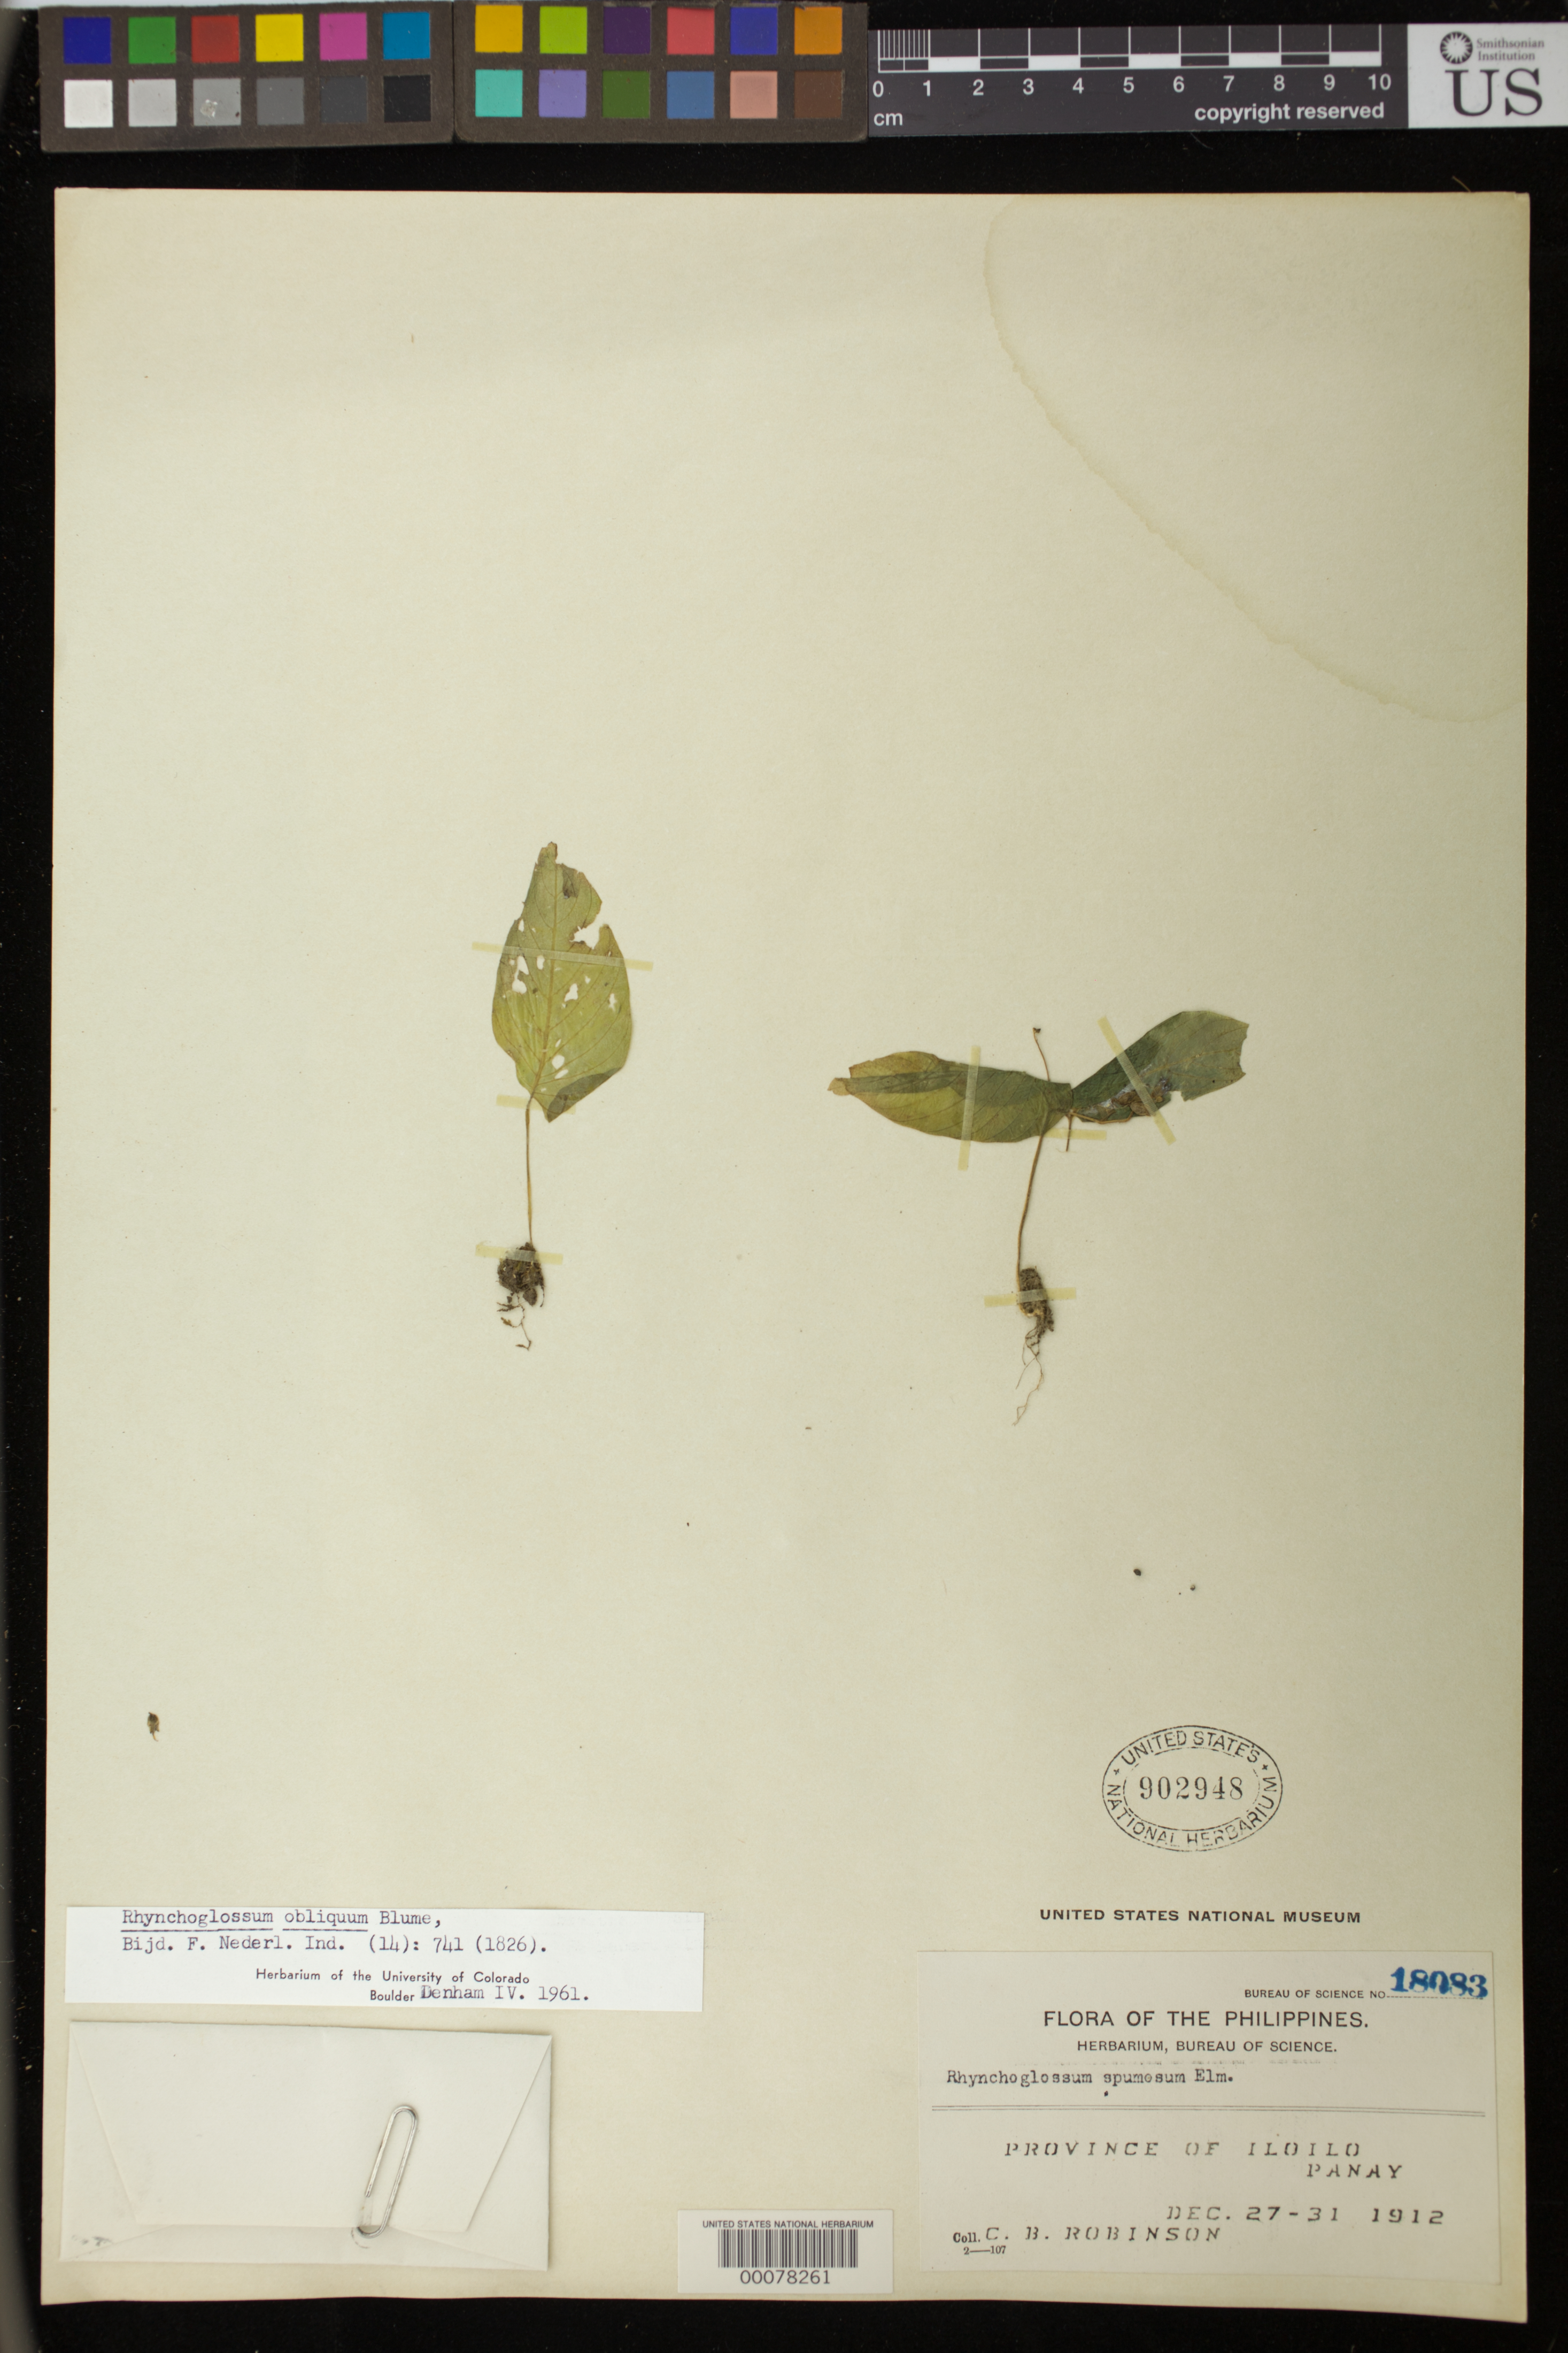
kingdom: Plantae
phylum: Tracheophyta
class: Magnoliopsida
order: Lamiales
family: Gesneriaceae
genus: Rhynchoglossum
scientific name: Rhynchoglossum obliquum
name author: Blume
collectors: C. Robinson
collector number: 18083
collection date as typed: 27-31 Dec 1912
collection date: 1912-12-27/1912-12-31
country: Philippines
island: Panay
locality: Iloilo,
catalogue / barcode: US 902948